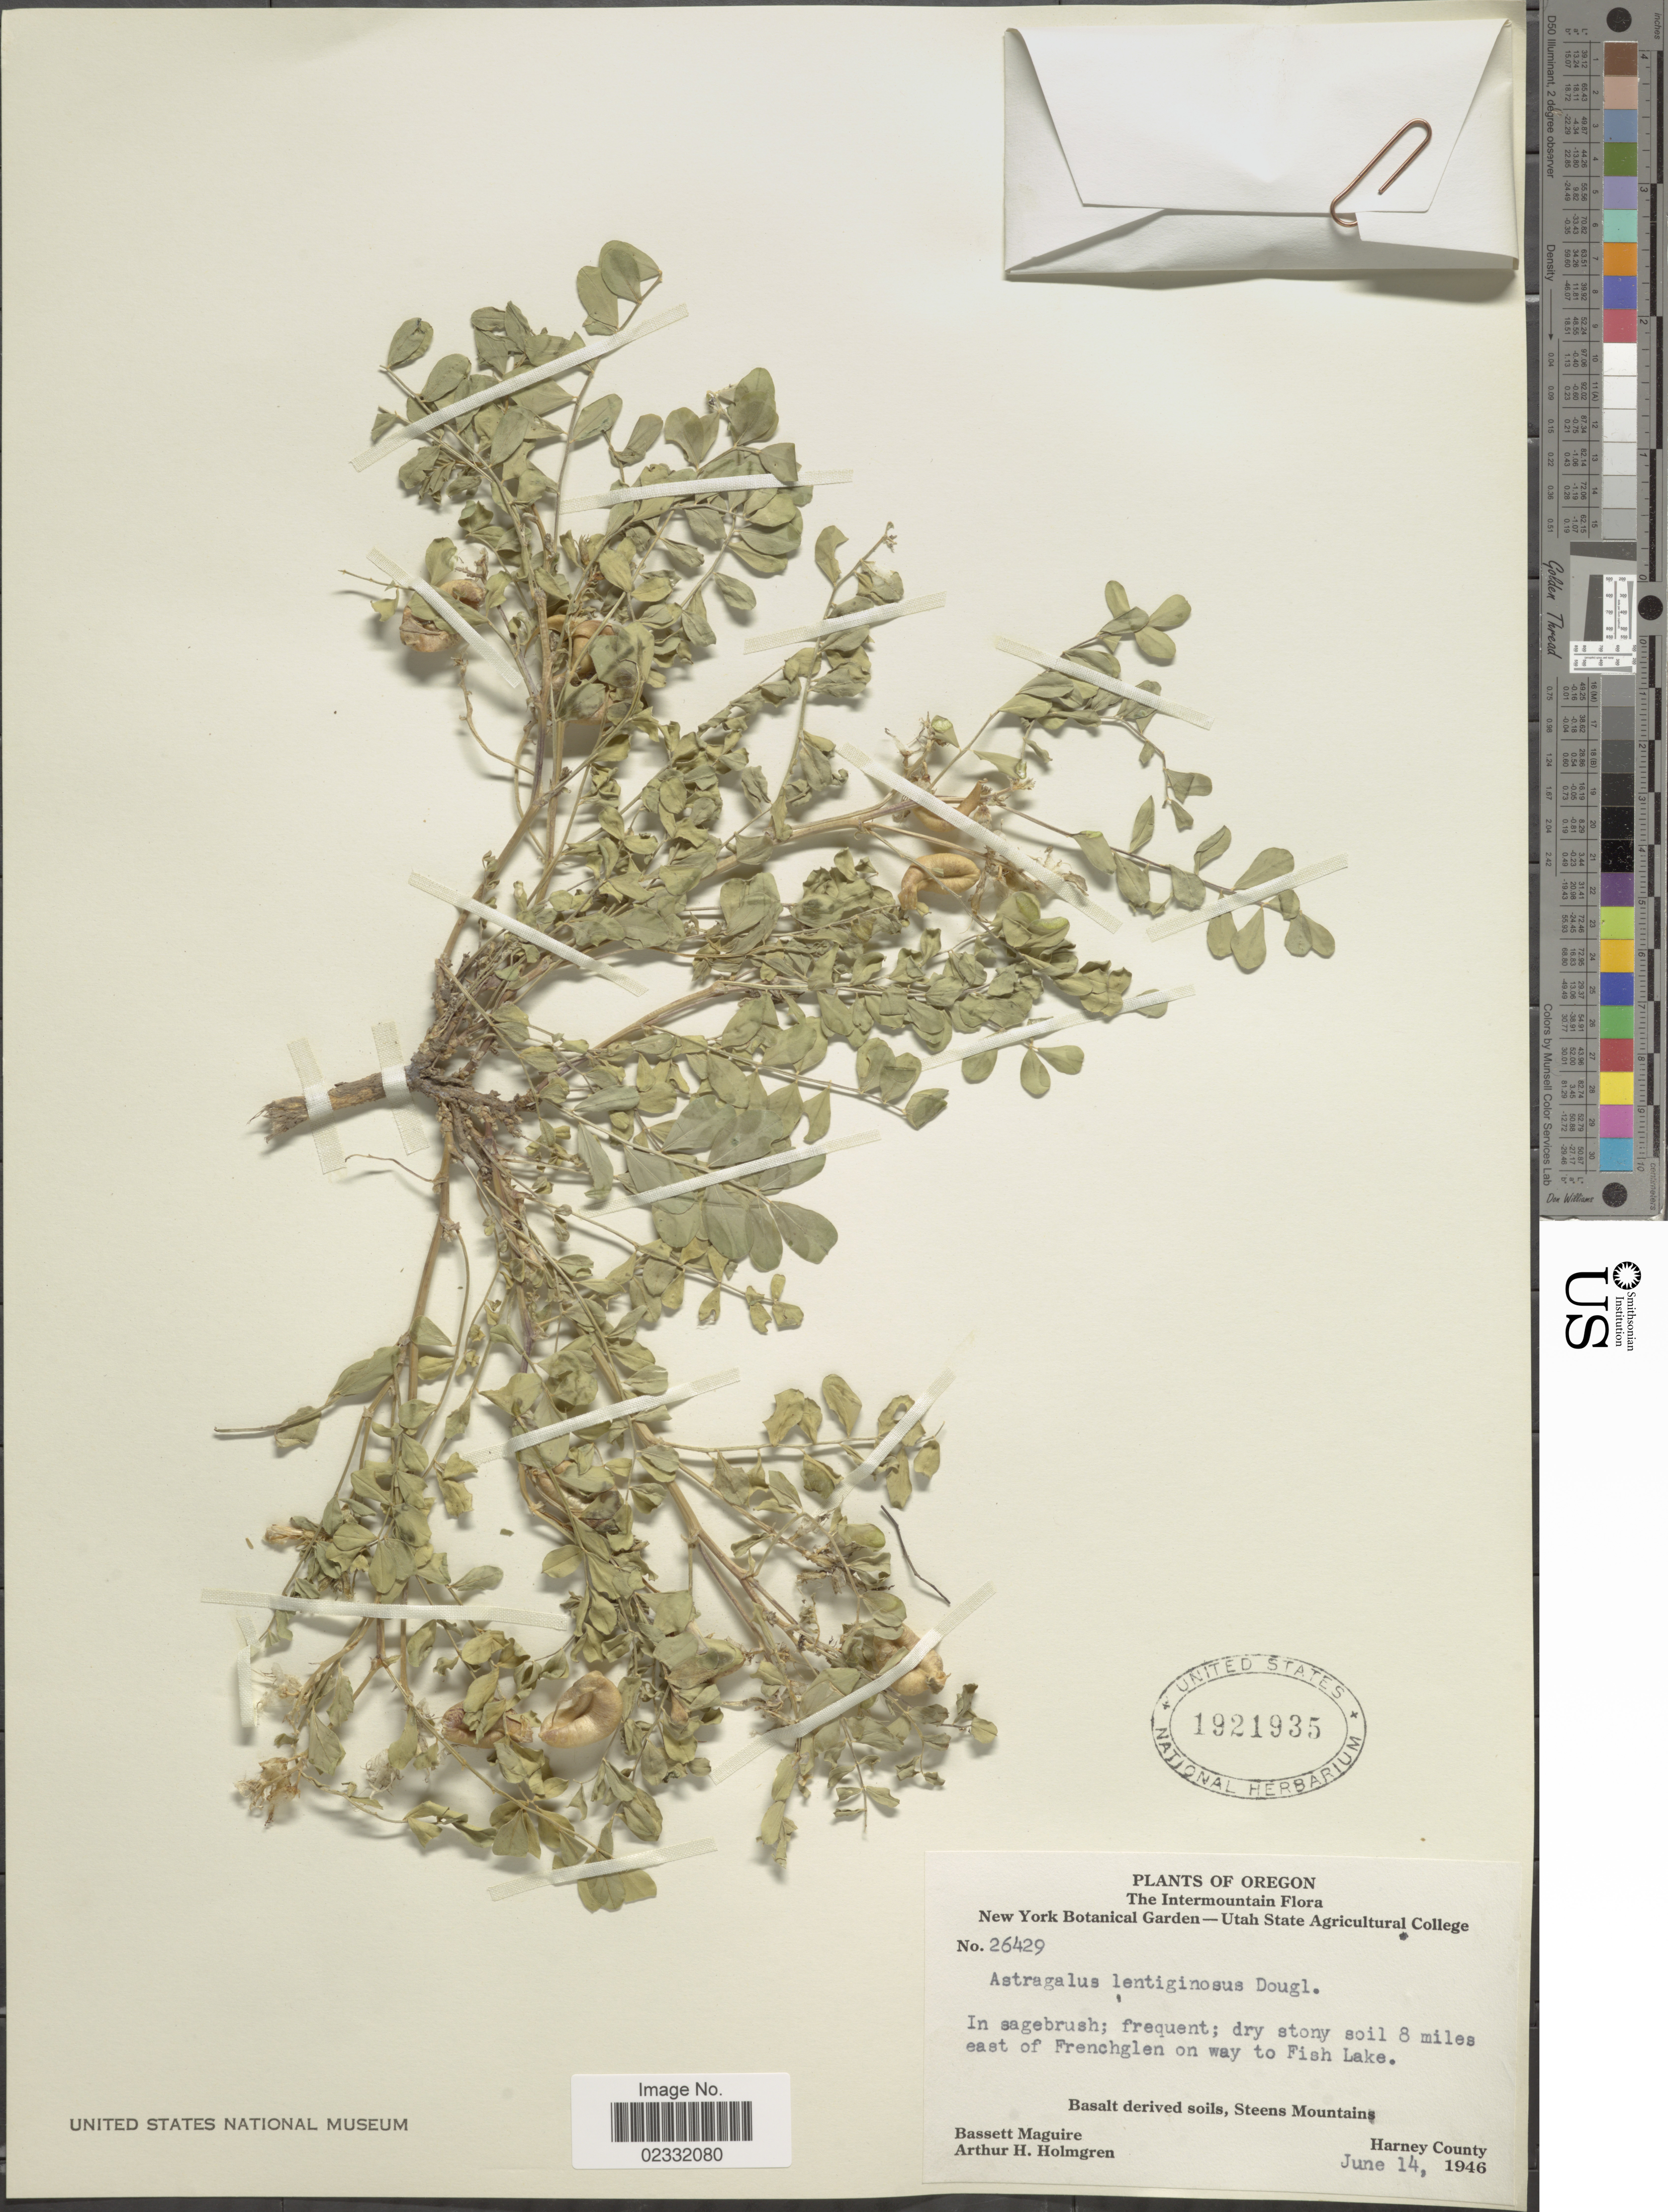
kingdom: Plantae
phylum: Tracheophyta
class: Magnoliopsida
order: Fabales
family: Fabaceae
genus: Astragalus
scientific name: Astragalus lentiginosus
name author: Douglas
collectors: B. Maguire & A. H. Holmgren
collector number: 26429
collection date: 1946-06-14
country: United States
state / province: Oregon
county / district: Harney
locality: The Intermountain, In sagebrush; frequent; dry stonty soi 8 miles east of Frenchglen on way to Fish Lake. Basalt derived soils, Steens Mountain, Harney County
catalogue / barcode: US 1921935